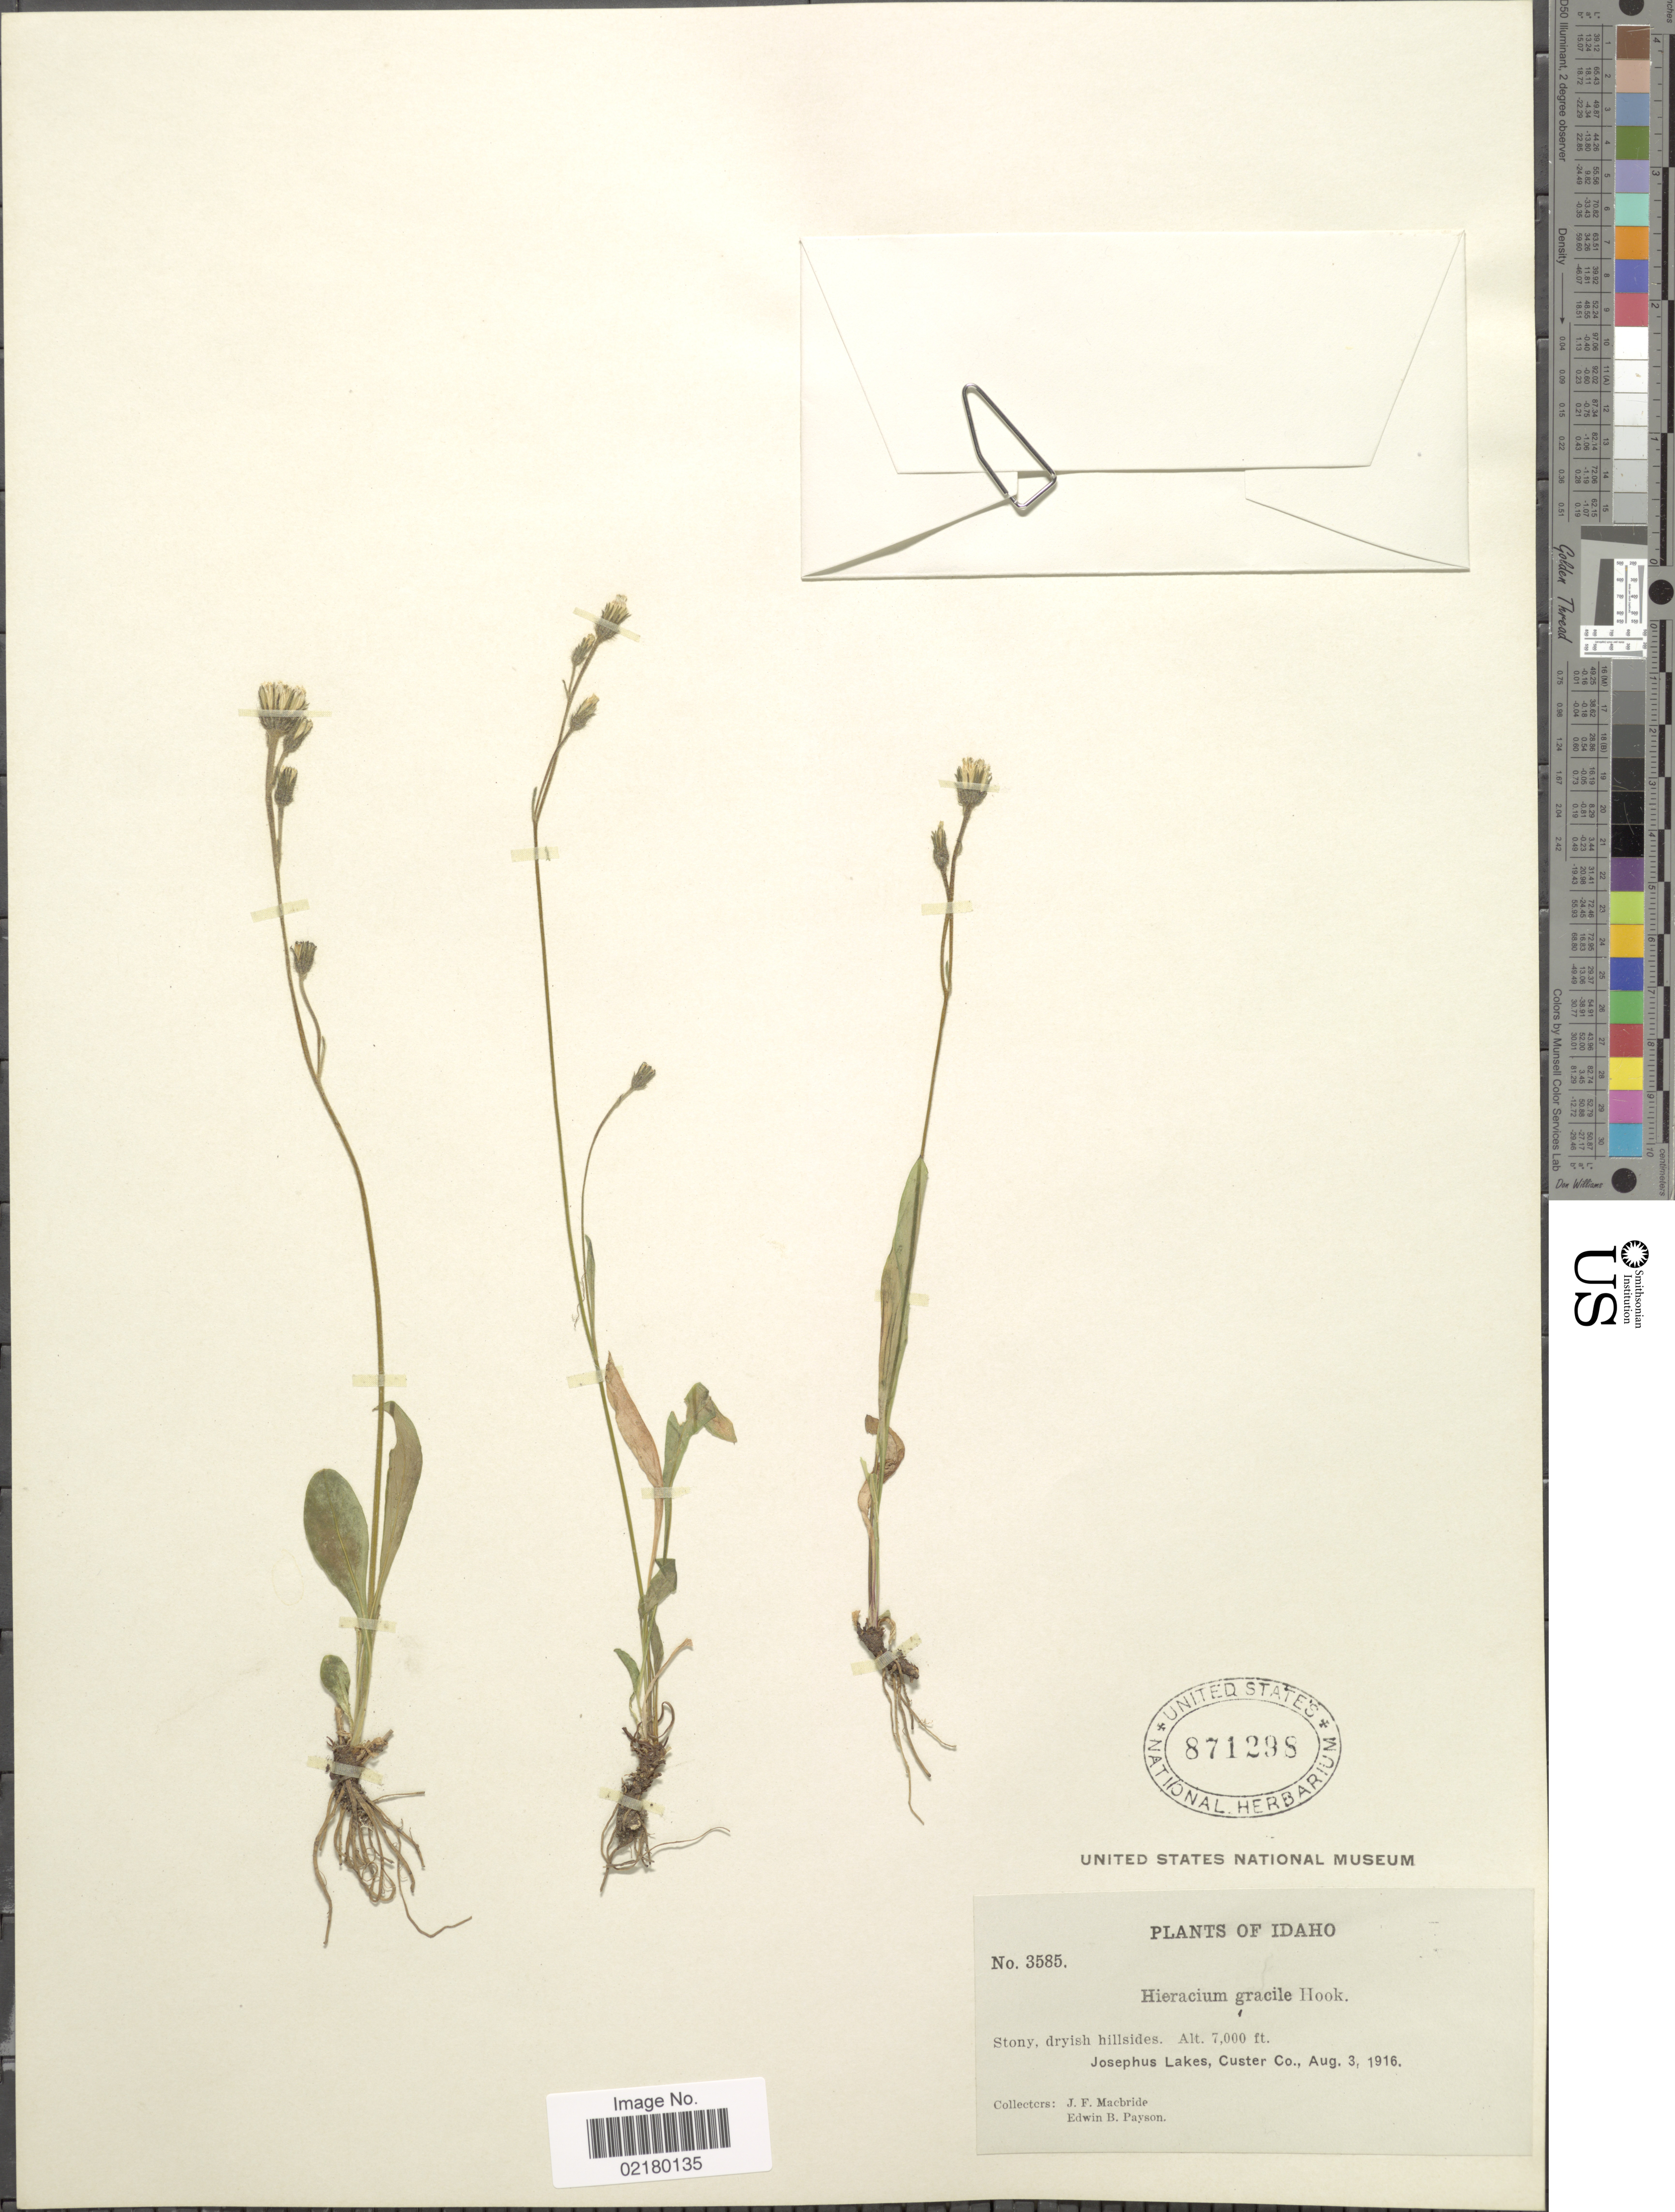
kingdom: Plantae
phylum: Tracheophyta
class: Magnoliopsida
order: Asterales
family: Asteraceae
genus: Hieracium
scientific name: Hieracium triste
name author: Willd. ex Spreng.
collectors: J. F. Macbride & E. B. Payson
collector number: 3585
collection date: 1916-08-03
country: United States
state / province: Idaho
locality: Stony, dryish hillsides, Josephus Lakes, Custer Co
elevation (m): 2134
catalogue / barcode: US 871298